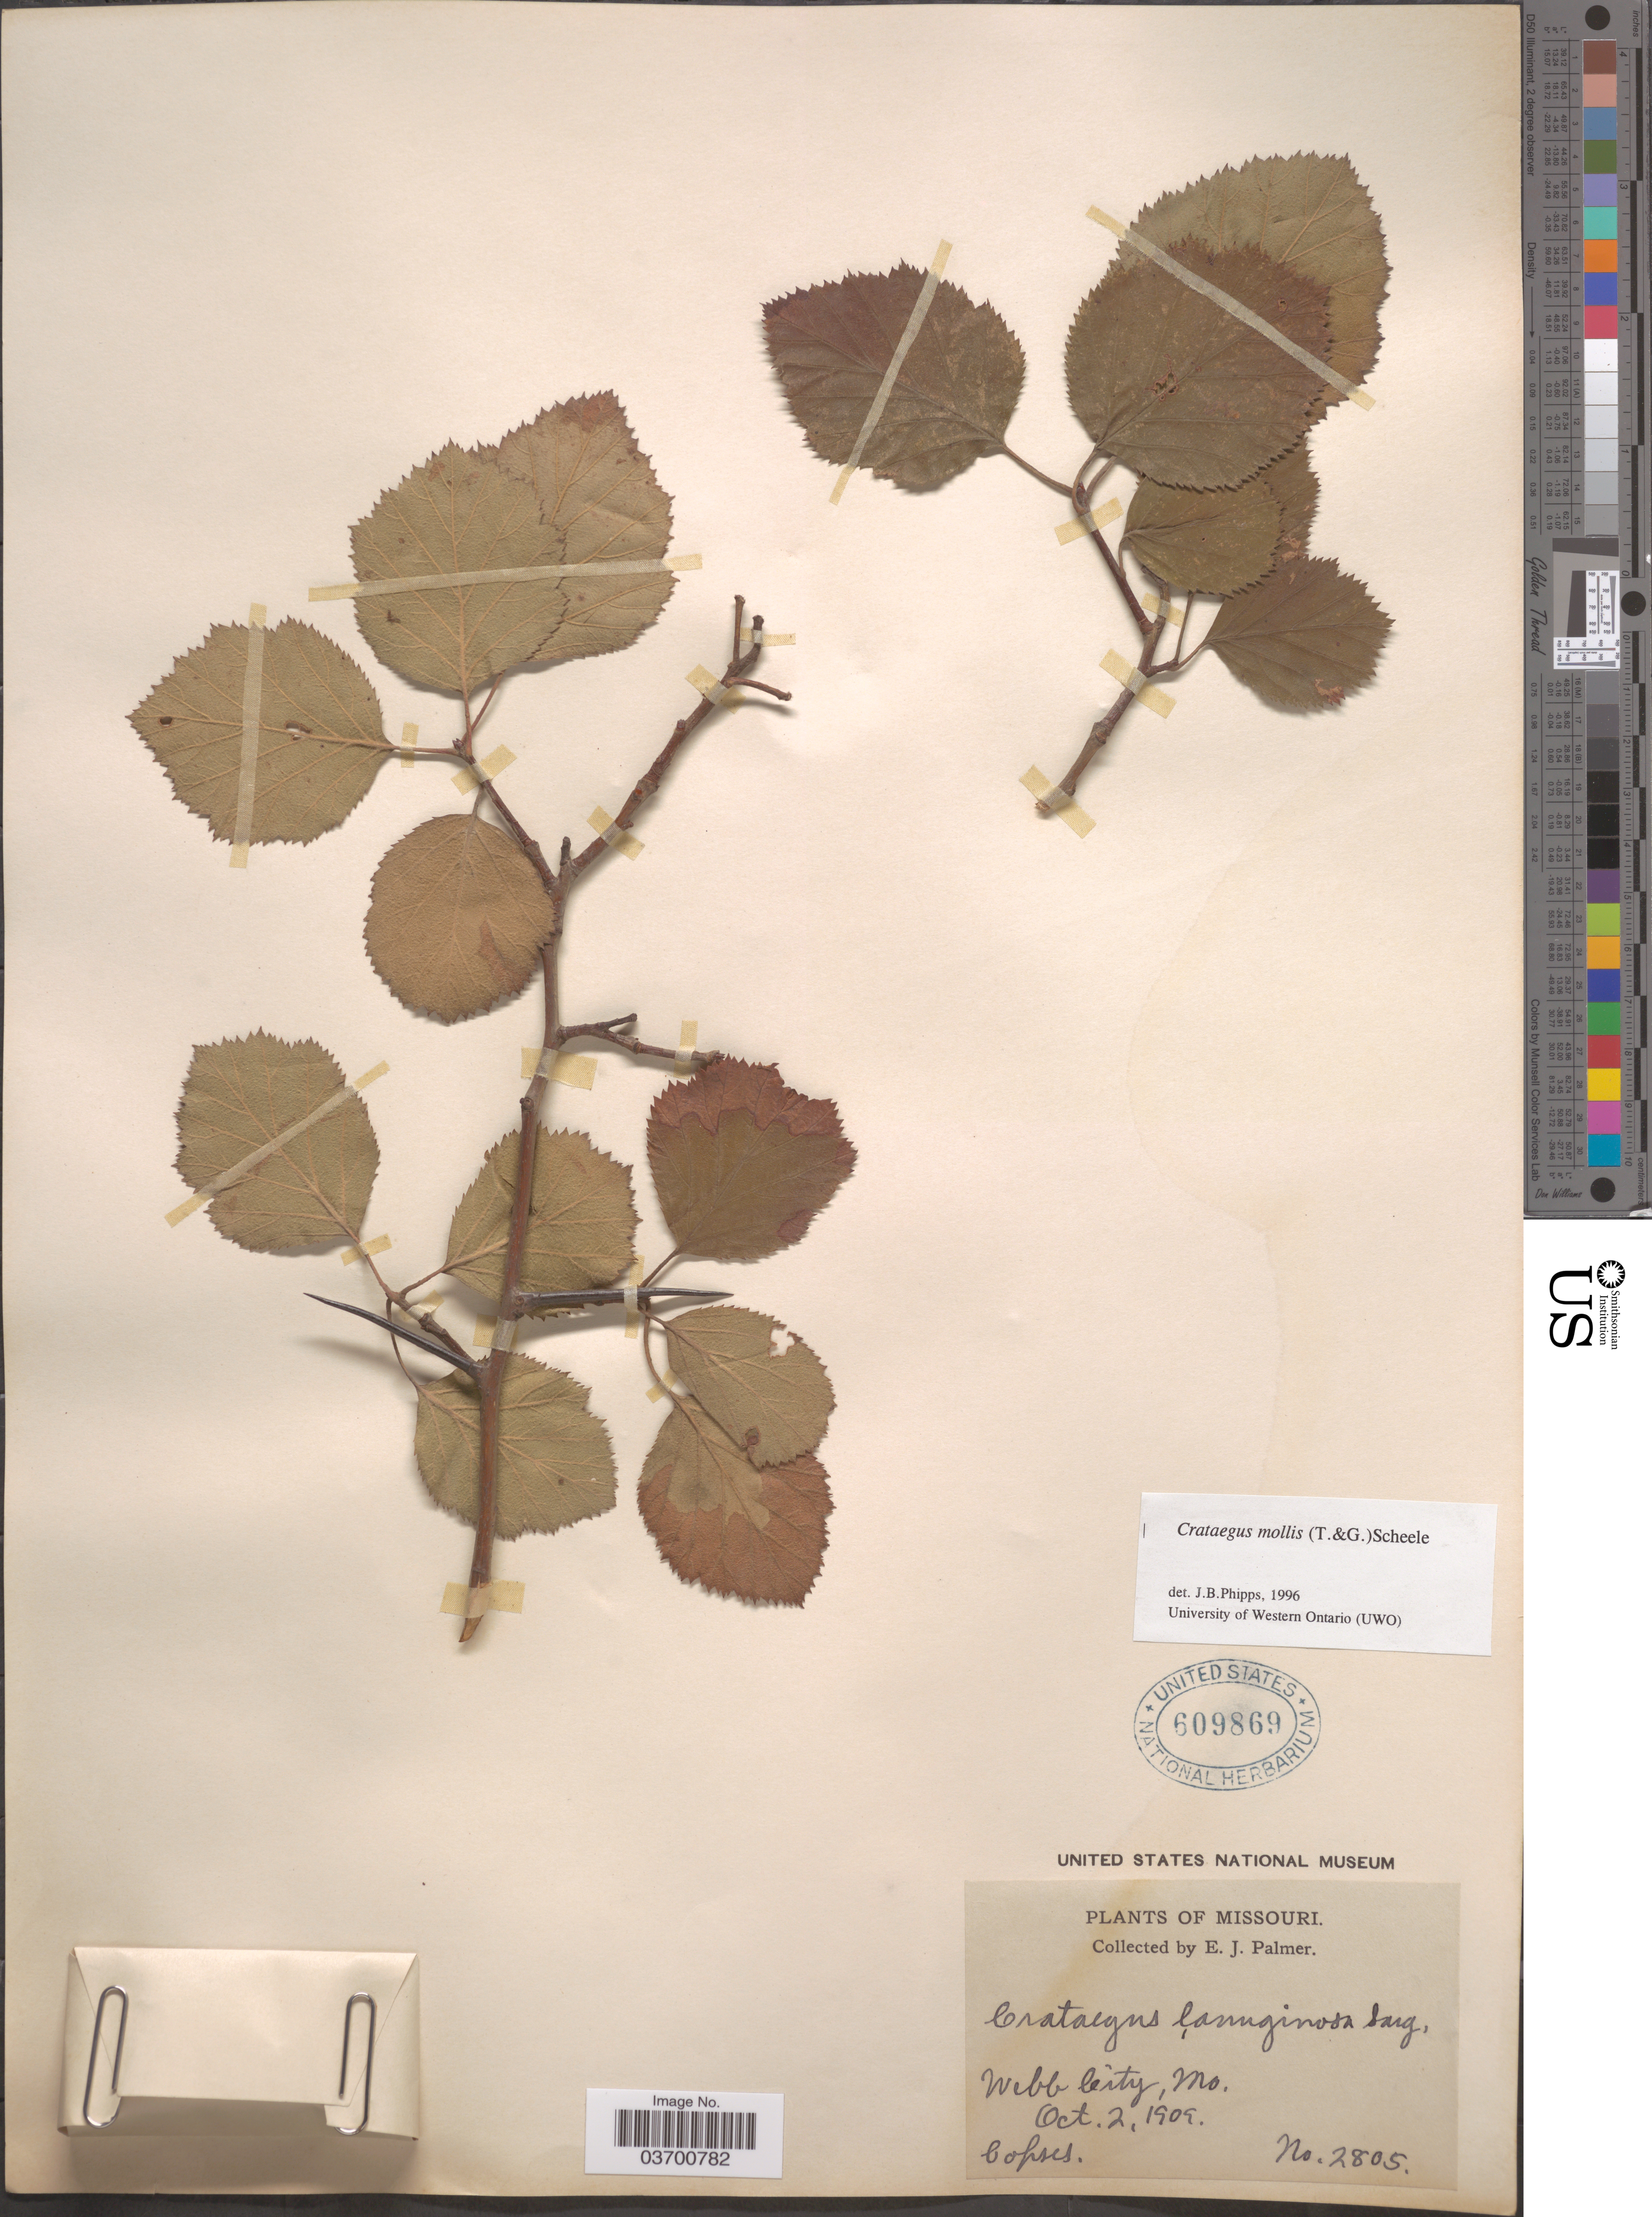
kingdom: Plantae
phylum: Tracheophyta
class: Magnoliopsida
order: Rosales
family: Rosaceae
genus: Crataegus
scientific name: Crataegus mollis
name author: (Torr. & A. Gray) Scheele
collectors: E. J. Palmer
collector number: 2805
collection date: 1909-10-02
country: United States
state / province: Missouri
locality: Webb City.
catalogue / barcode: US 609869